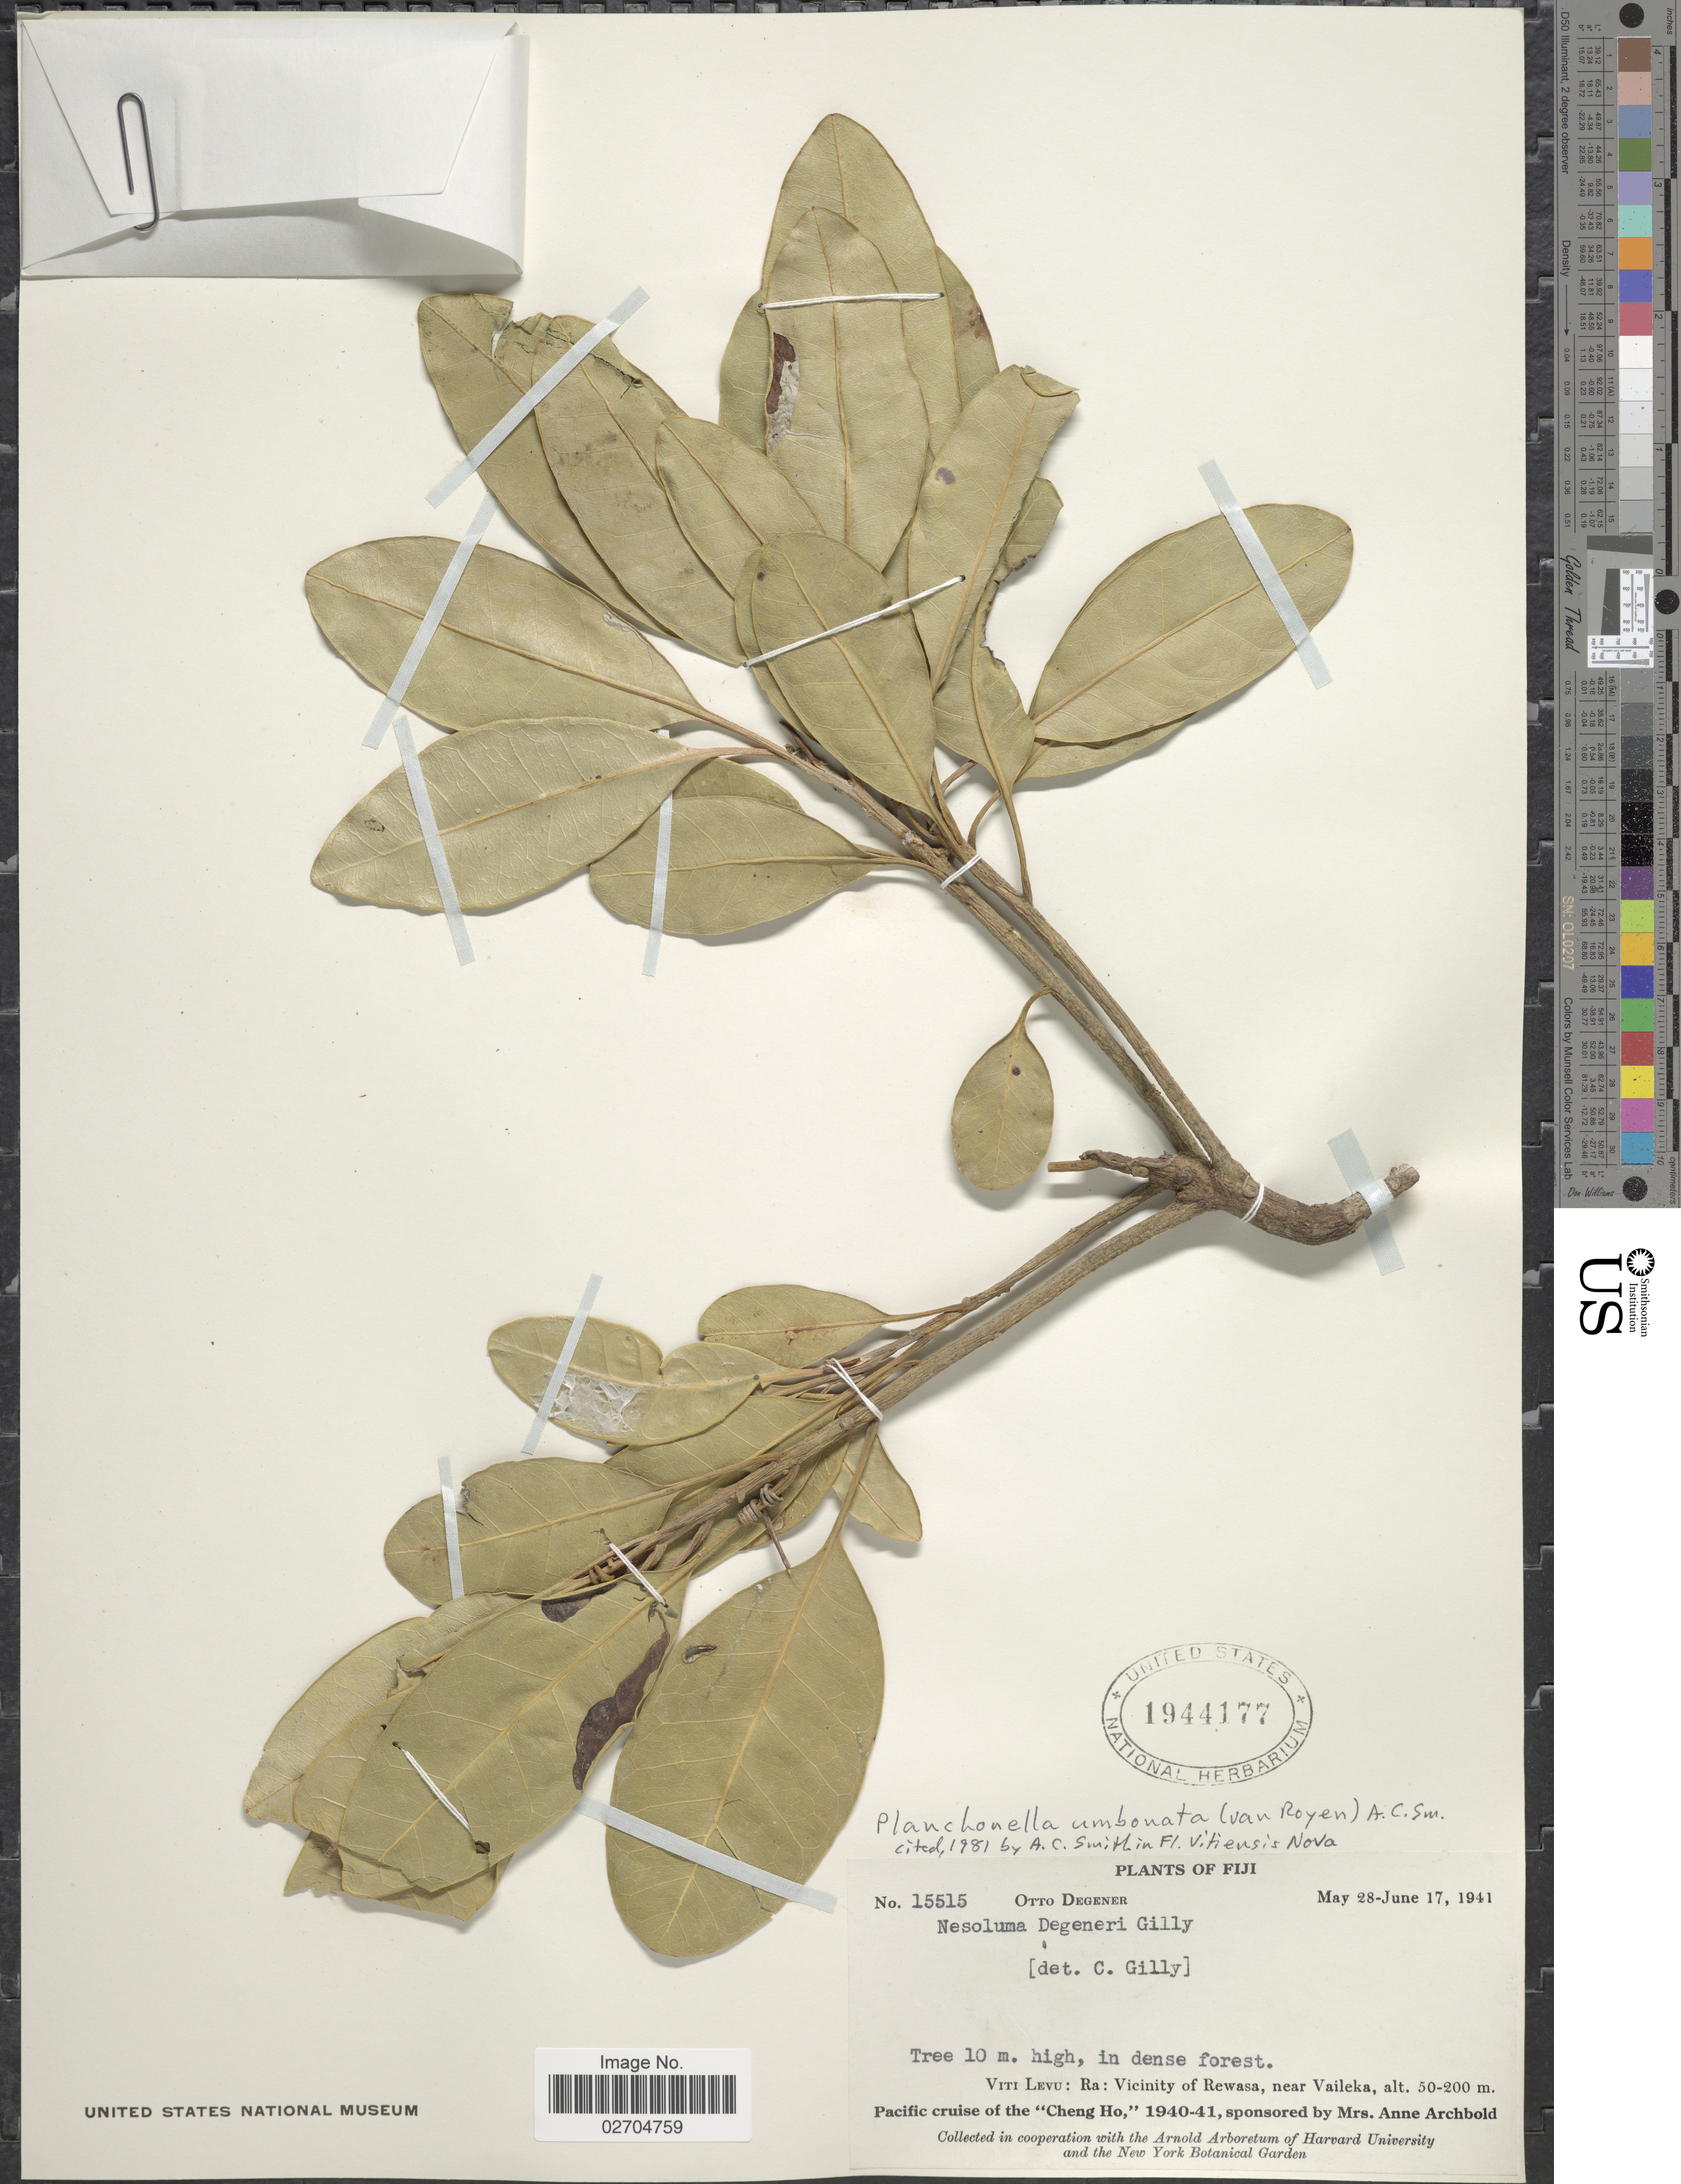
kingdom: Plantae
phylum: Tracheophyta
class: Magnoliopsida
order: Ericales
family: Sapotaceae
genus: Planchonella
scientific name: Planchonella umbonata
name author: (P. Royen) A.C. Sm.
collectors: O. Degener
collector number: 15515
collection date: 1941-05-28/1941-06-17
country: Fiji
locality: Viti Levu: Ra: Vicinity of Rewasa, near Vaileka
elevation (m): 50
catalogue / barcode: US 1944177